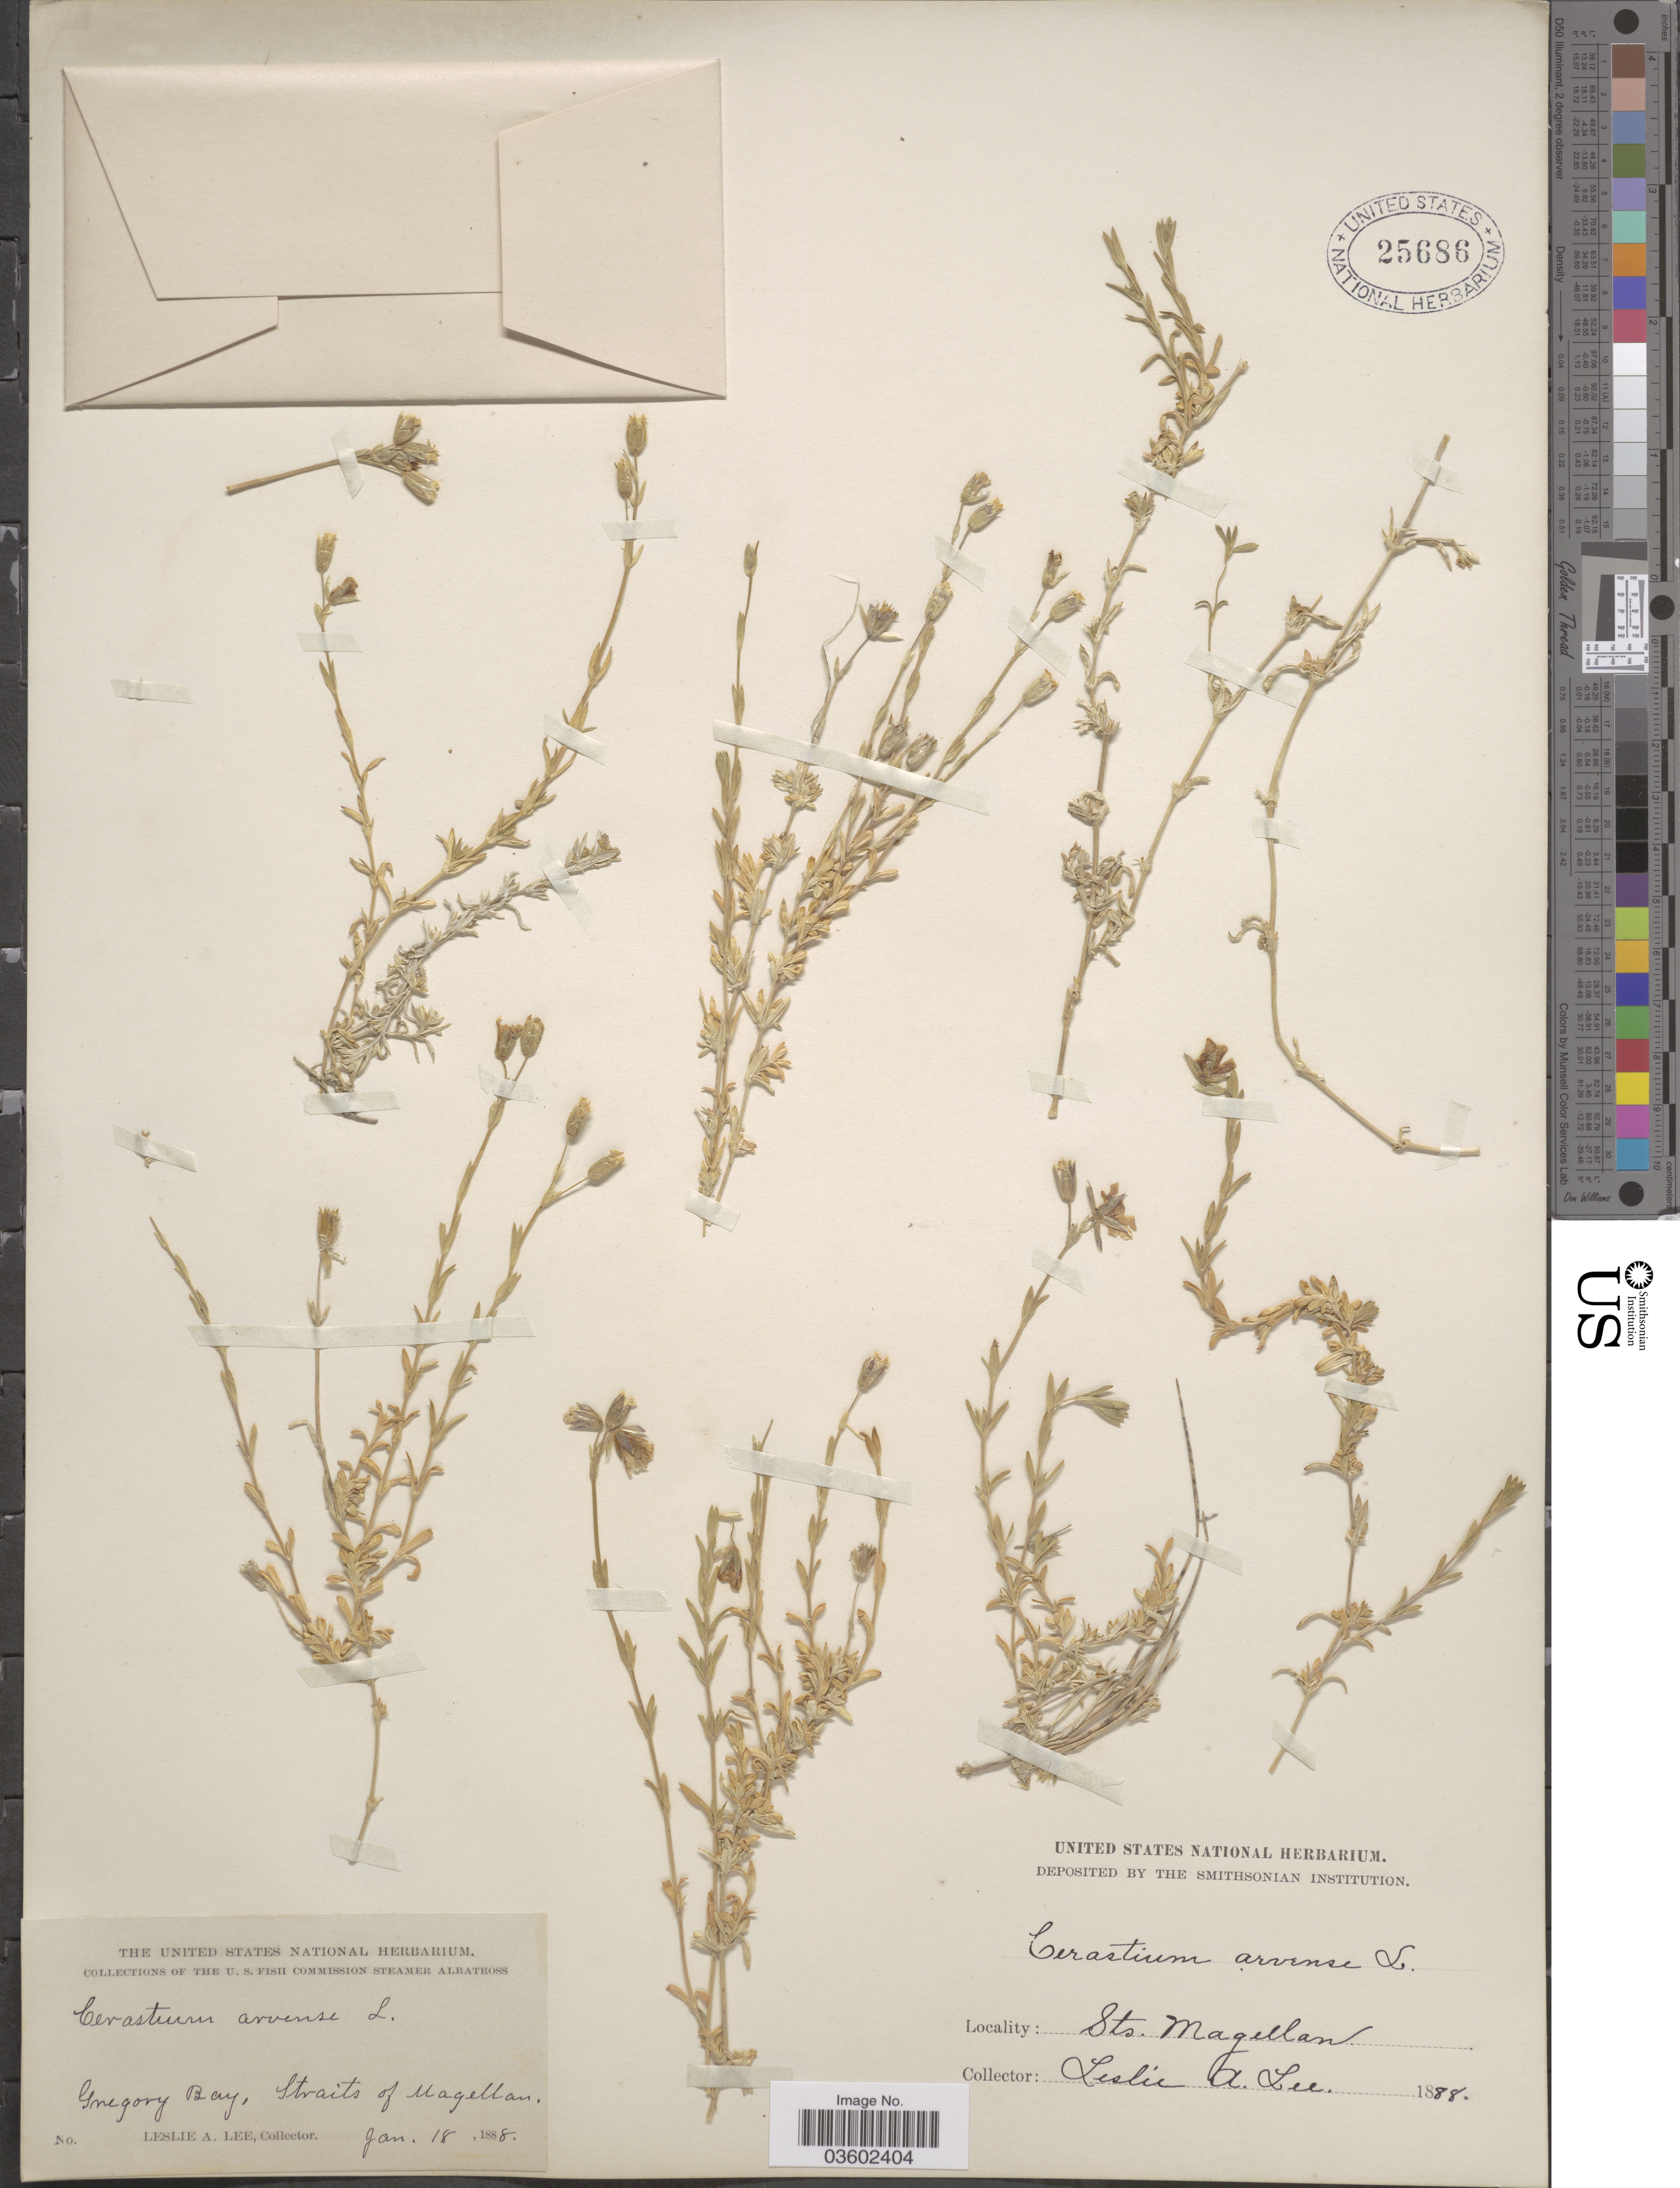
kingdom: Plantae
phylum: Tracheophyta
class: Magnoliopsida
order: Caryophyllales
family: Caryophyllaceae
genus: Cerastium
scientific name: Cerastium arvense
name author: L.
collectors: L. Lee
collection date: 1888-01-18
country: Chile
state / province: Magallanes y de la Antártica Chilena (XII)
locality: Gregory Bay, Straits of Magellan.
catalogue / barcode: US 25686